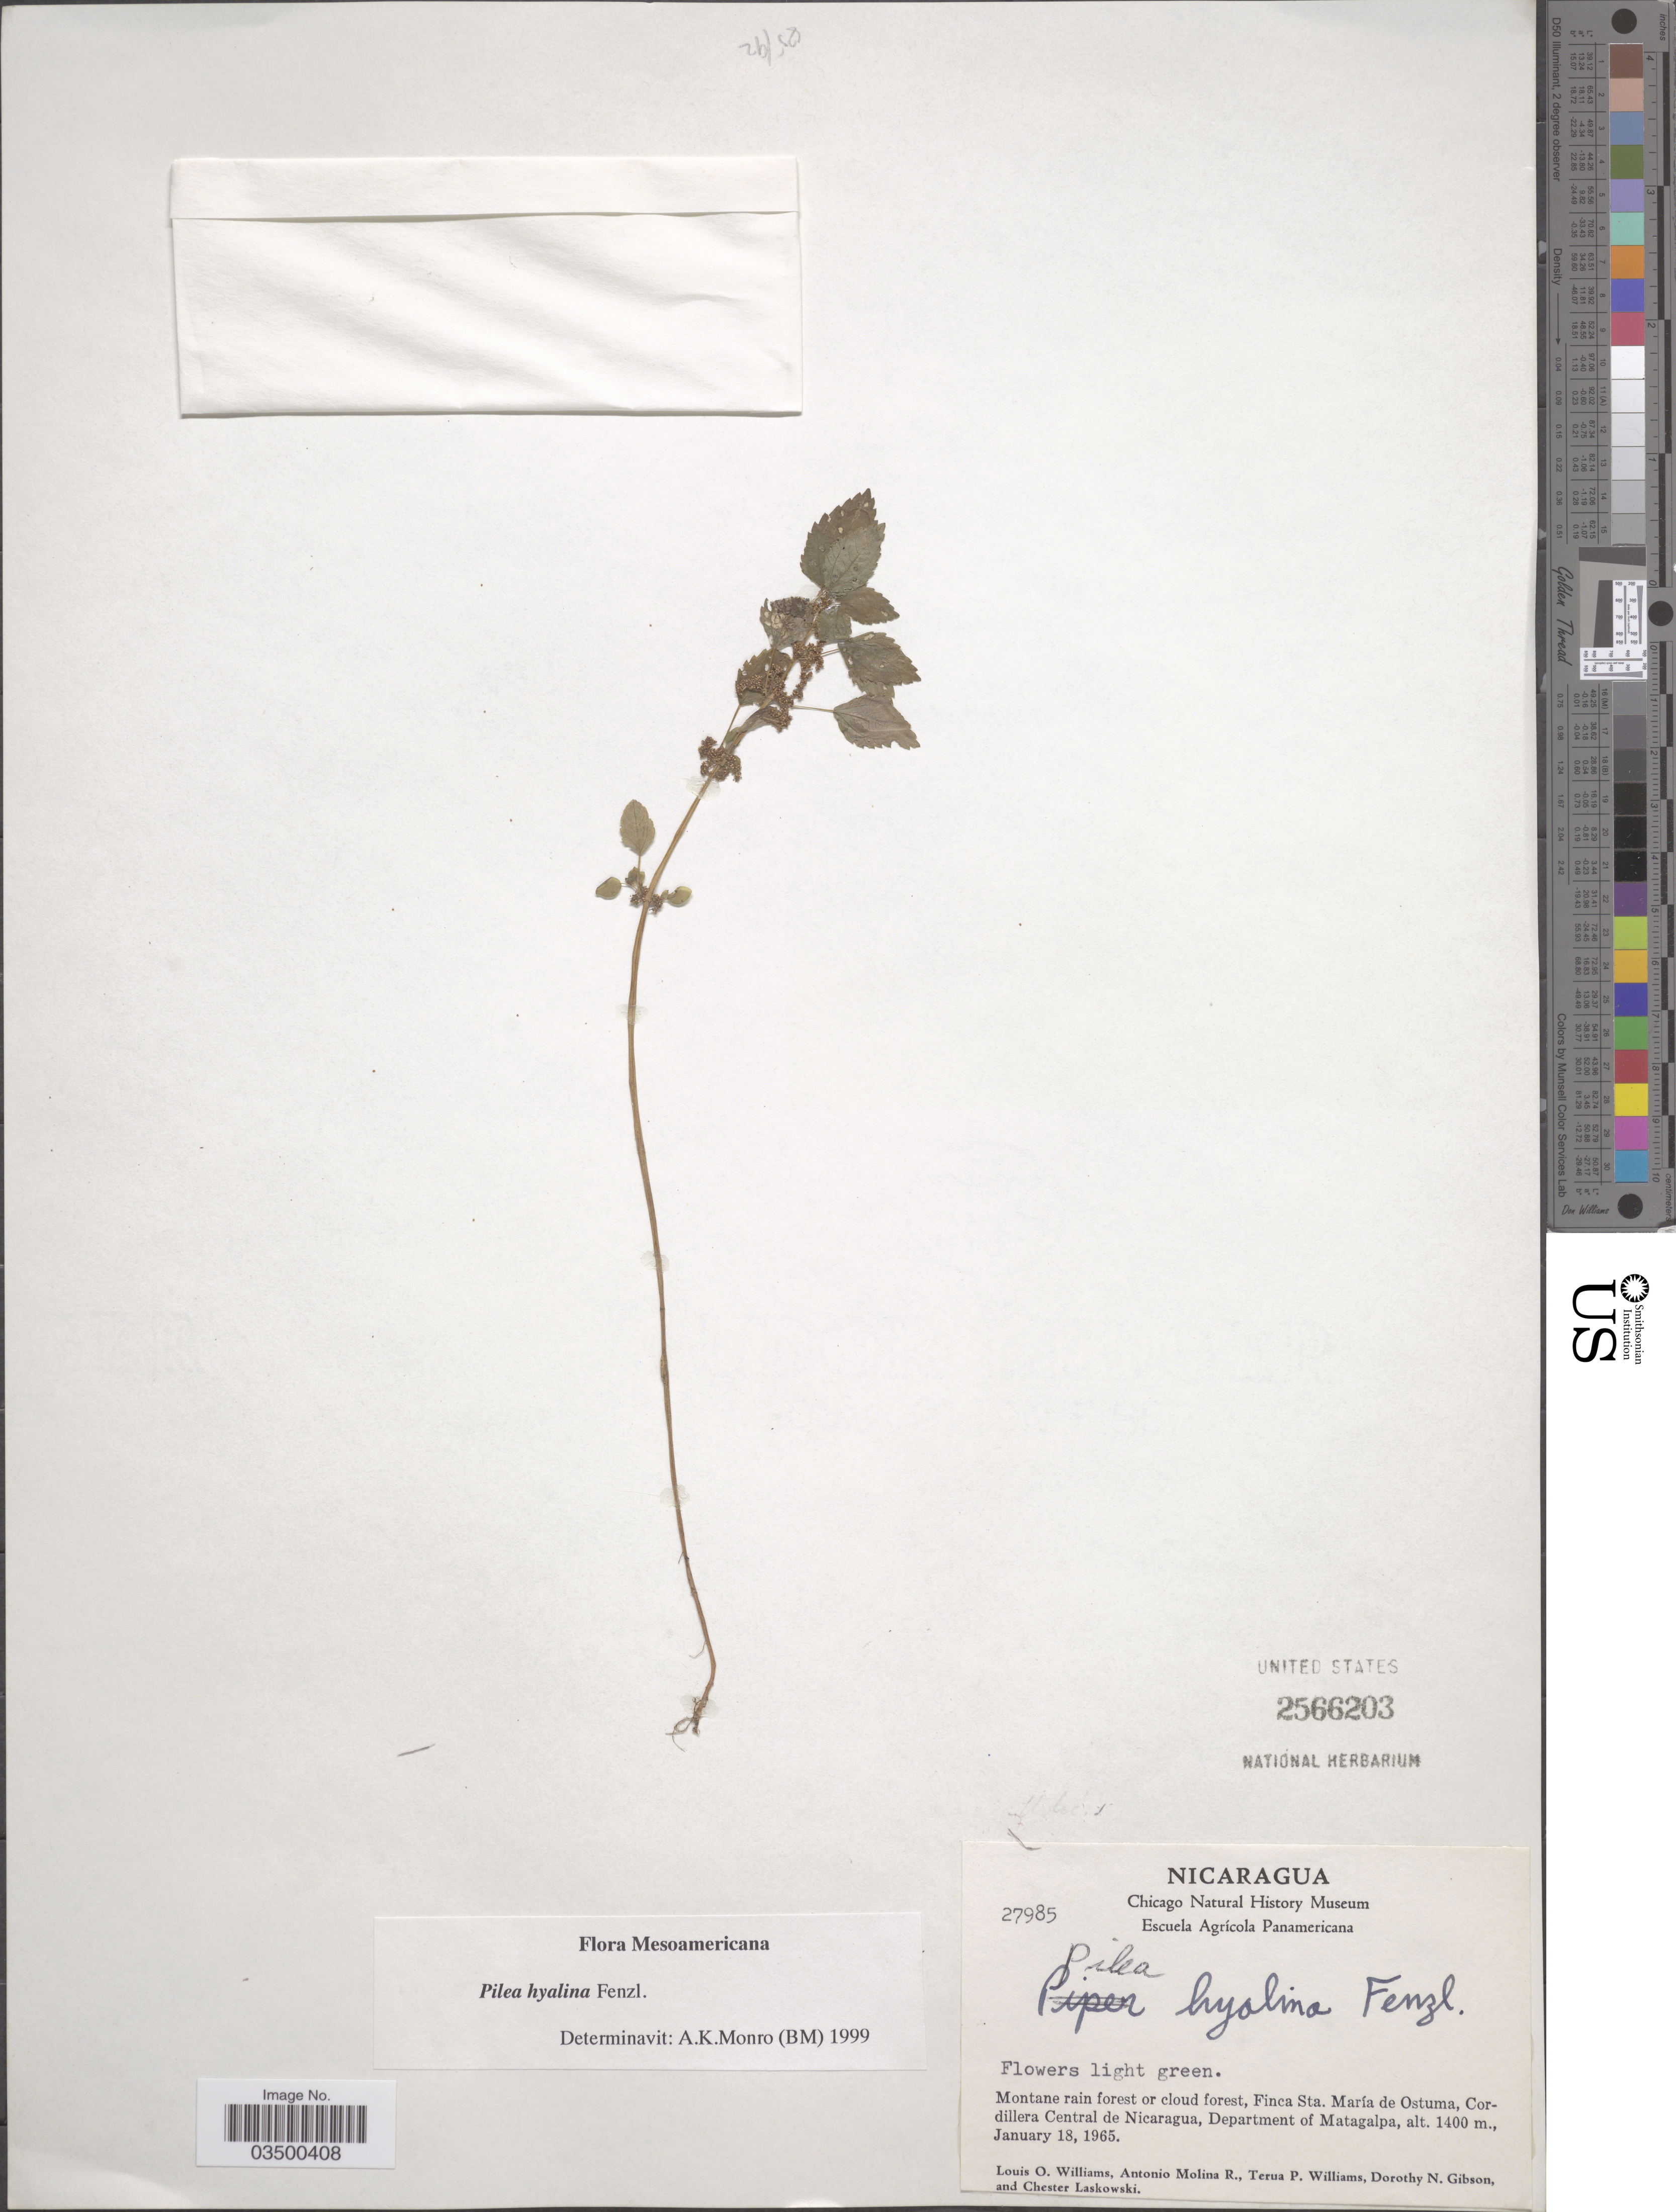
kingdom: Plantae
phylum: Tracheophyta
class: Magnoliopsida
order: Rosales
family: Urticaceae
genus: Pilea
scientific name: Pilea hyalina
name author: Fenzl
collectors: L. O. Williams, A. Molina R., T. Williams, D. N. Gibson & C. Laskowski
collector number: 27985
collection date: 1965-01-18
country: Nicaragua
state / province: Matagalpa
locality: Finca Sta. María de Ostuma, Cordillera Central de Nicaragua, Department of Matagalpa.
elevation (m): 1400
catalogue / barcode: US 2566203